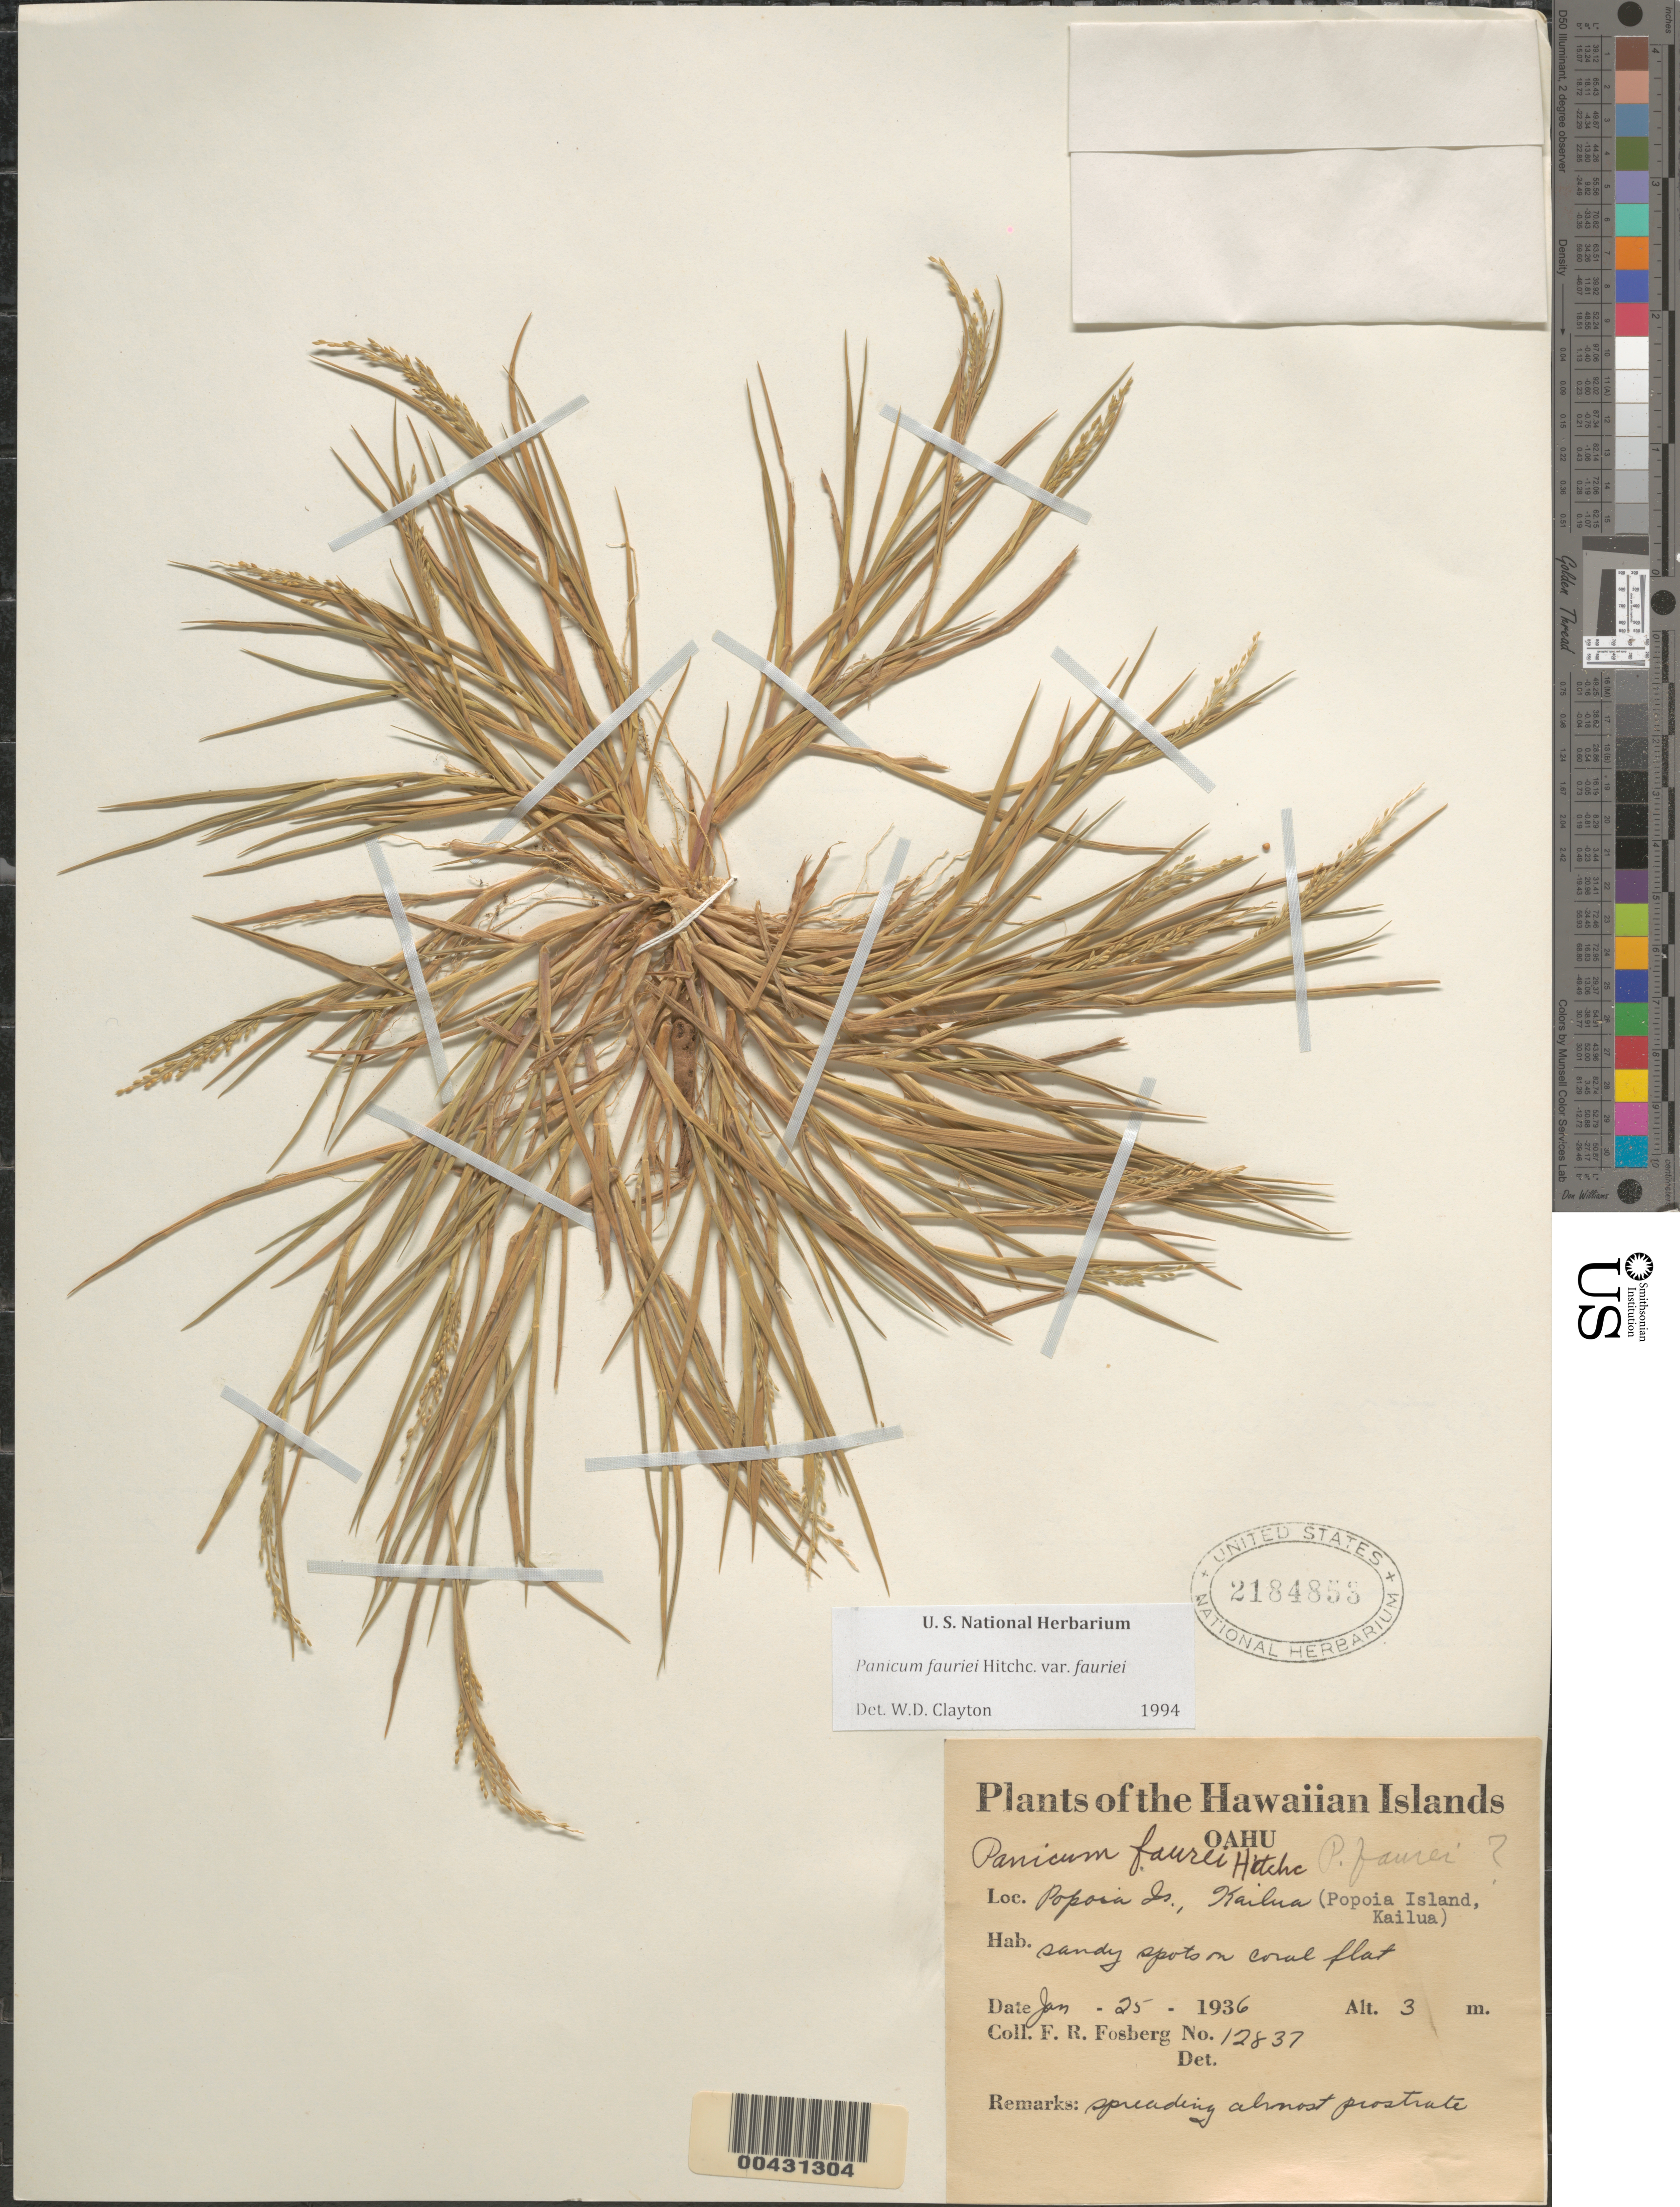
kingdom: Plantae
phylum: Tracheophyta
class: Liliopsida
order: Poales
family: Poaceae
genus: Panicum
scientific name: Panicum fauriei var. fauriei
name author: Hitchc.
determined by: Clayton, W. D.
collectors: F. R. Fosberg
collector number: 12837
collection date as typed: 25 Jan 1936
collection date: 1936-01-25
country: United States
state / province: Hawaii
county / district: Honolulu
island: Oahu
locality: Popoia Island, Kailua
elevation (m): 3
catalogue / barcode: US 2184853